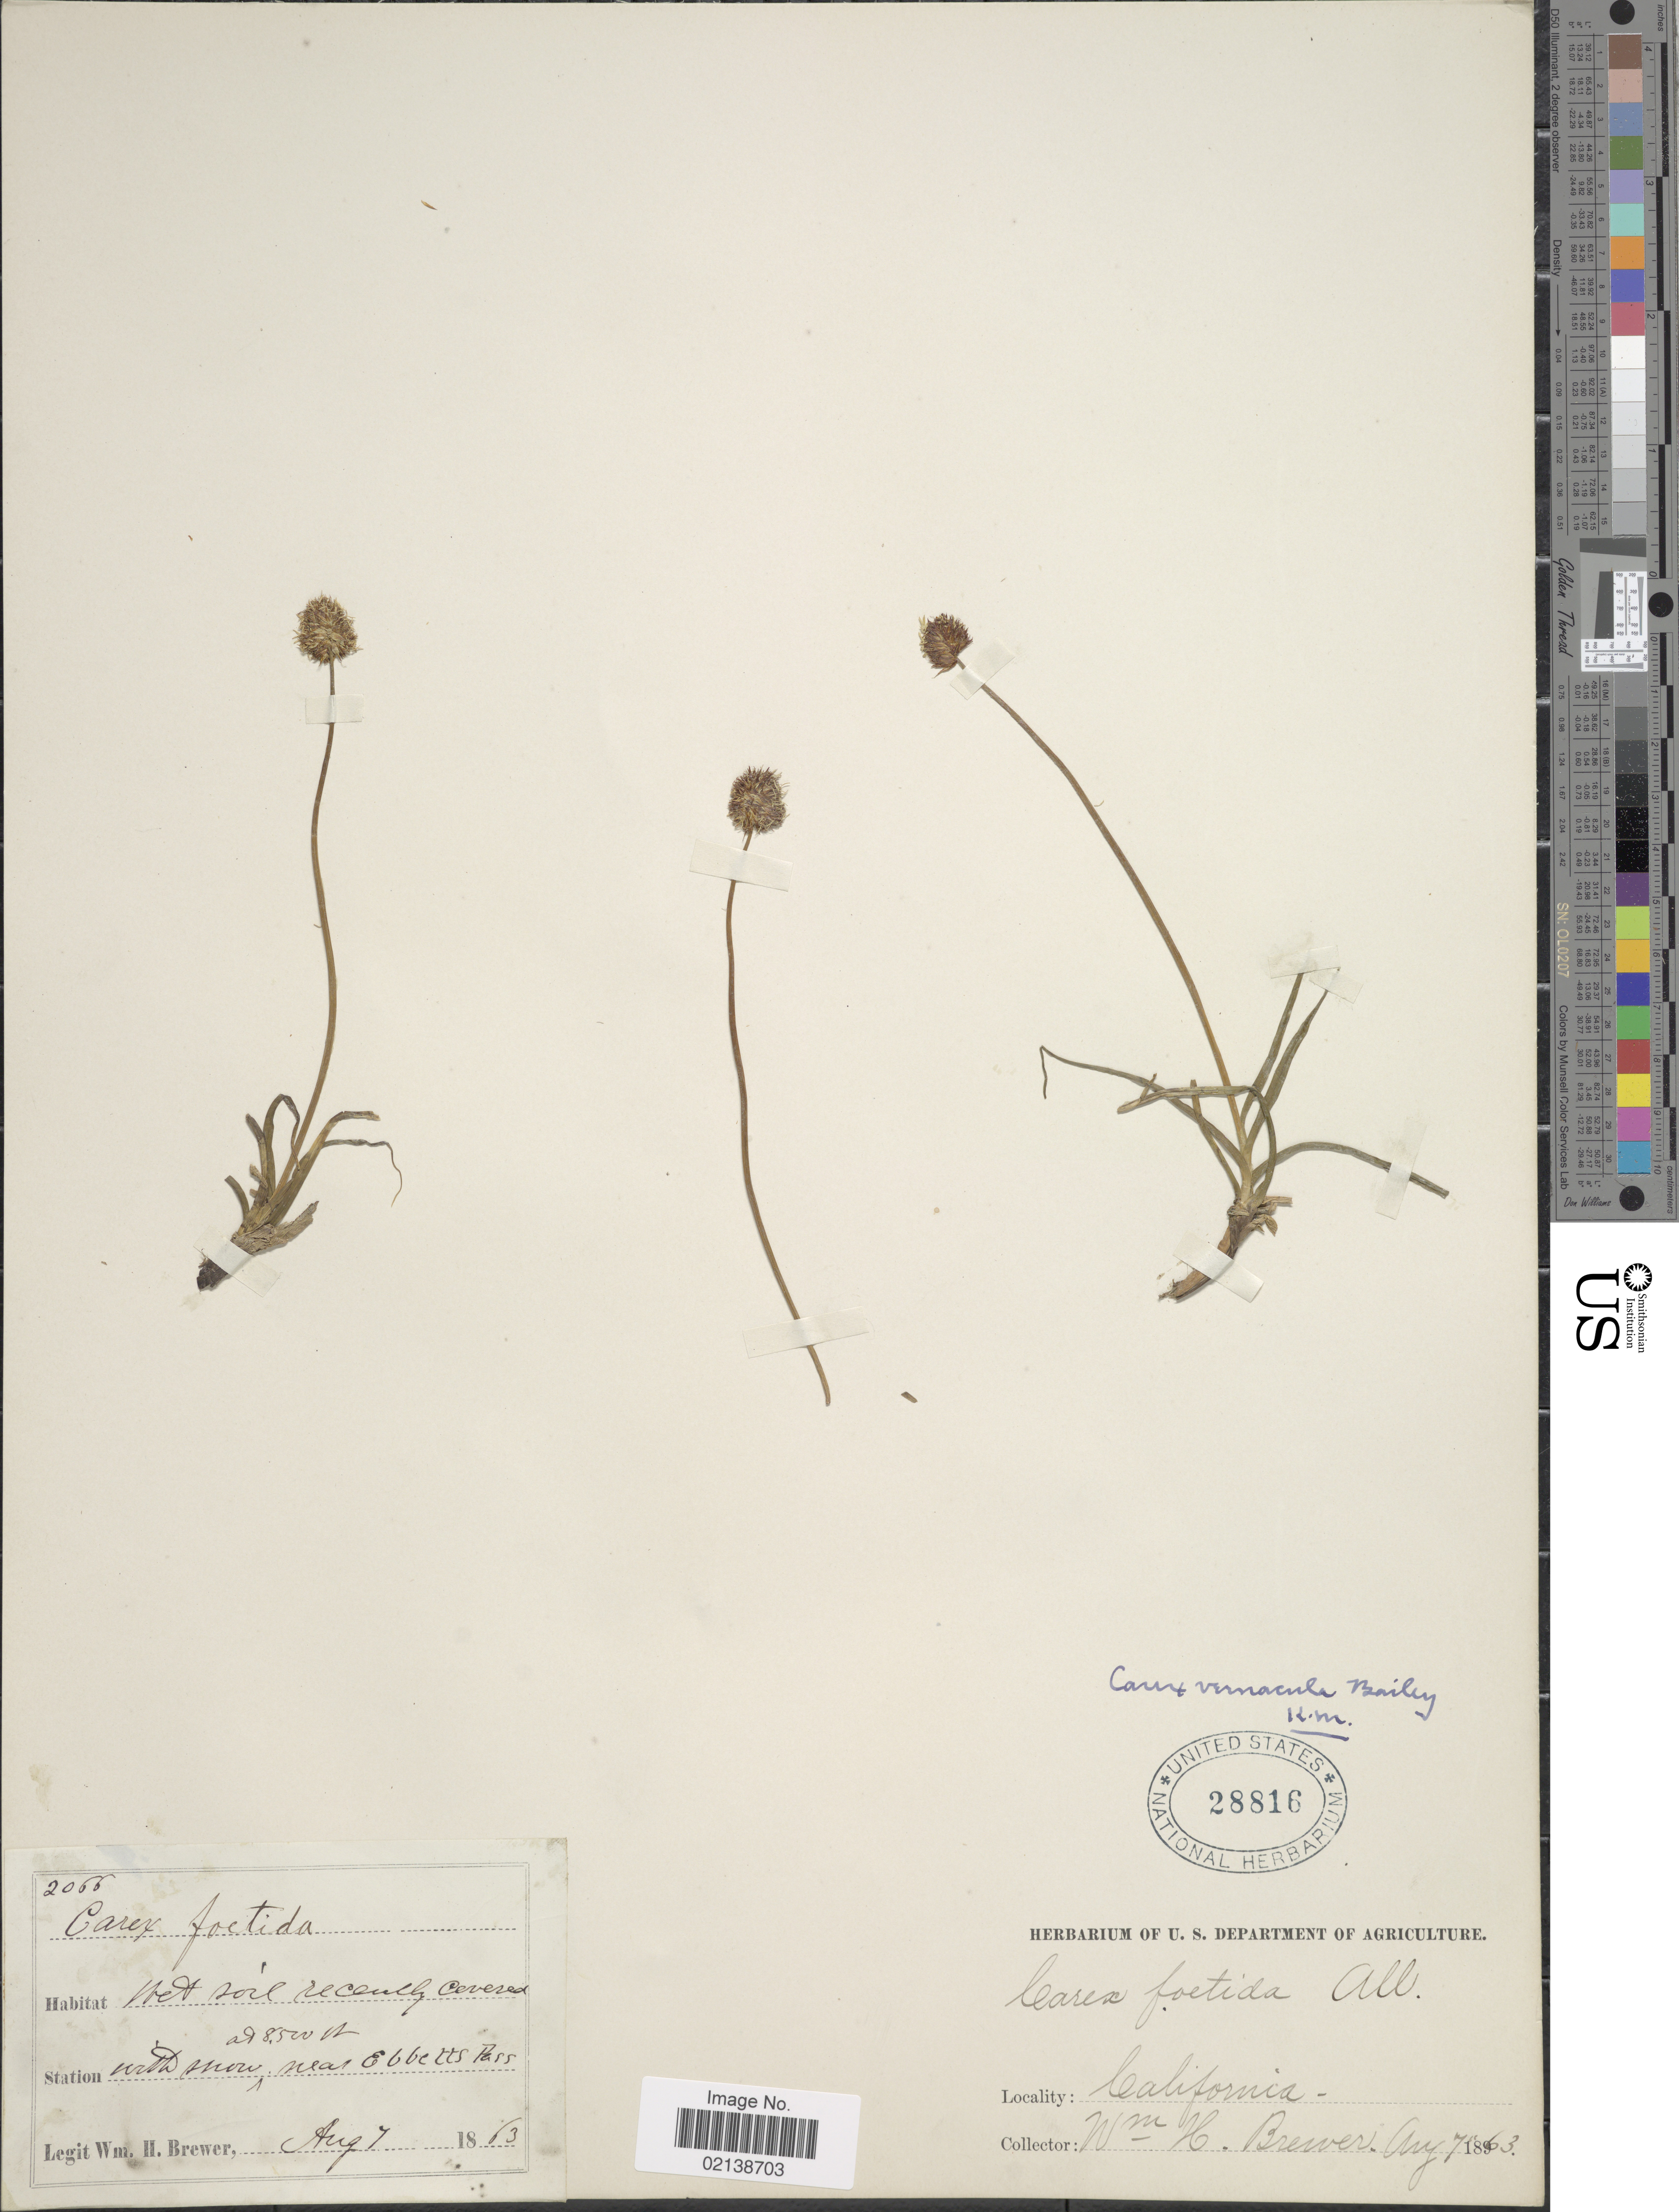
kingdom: Plantae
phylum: Tracheophyta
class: Liliopsida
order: Poales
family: Cyperaceae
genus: Carex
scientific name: Carex vernacula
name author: L.H. Bailey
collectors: W. H. Brewer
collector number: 2066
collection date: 1863-08-07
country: United States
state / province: California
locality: Near Obbetts Pass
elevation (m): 2591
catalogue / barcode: US 28816